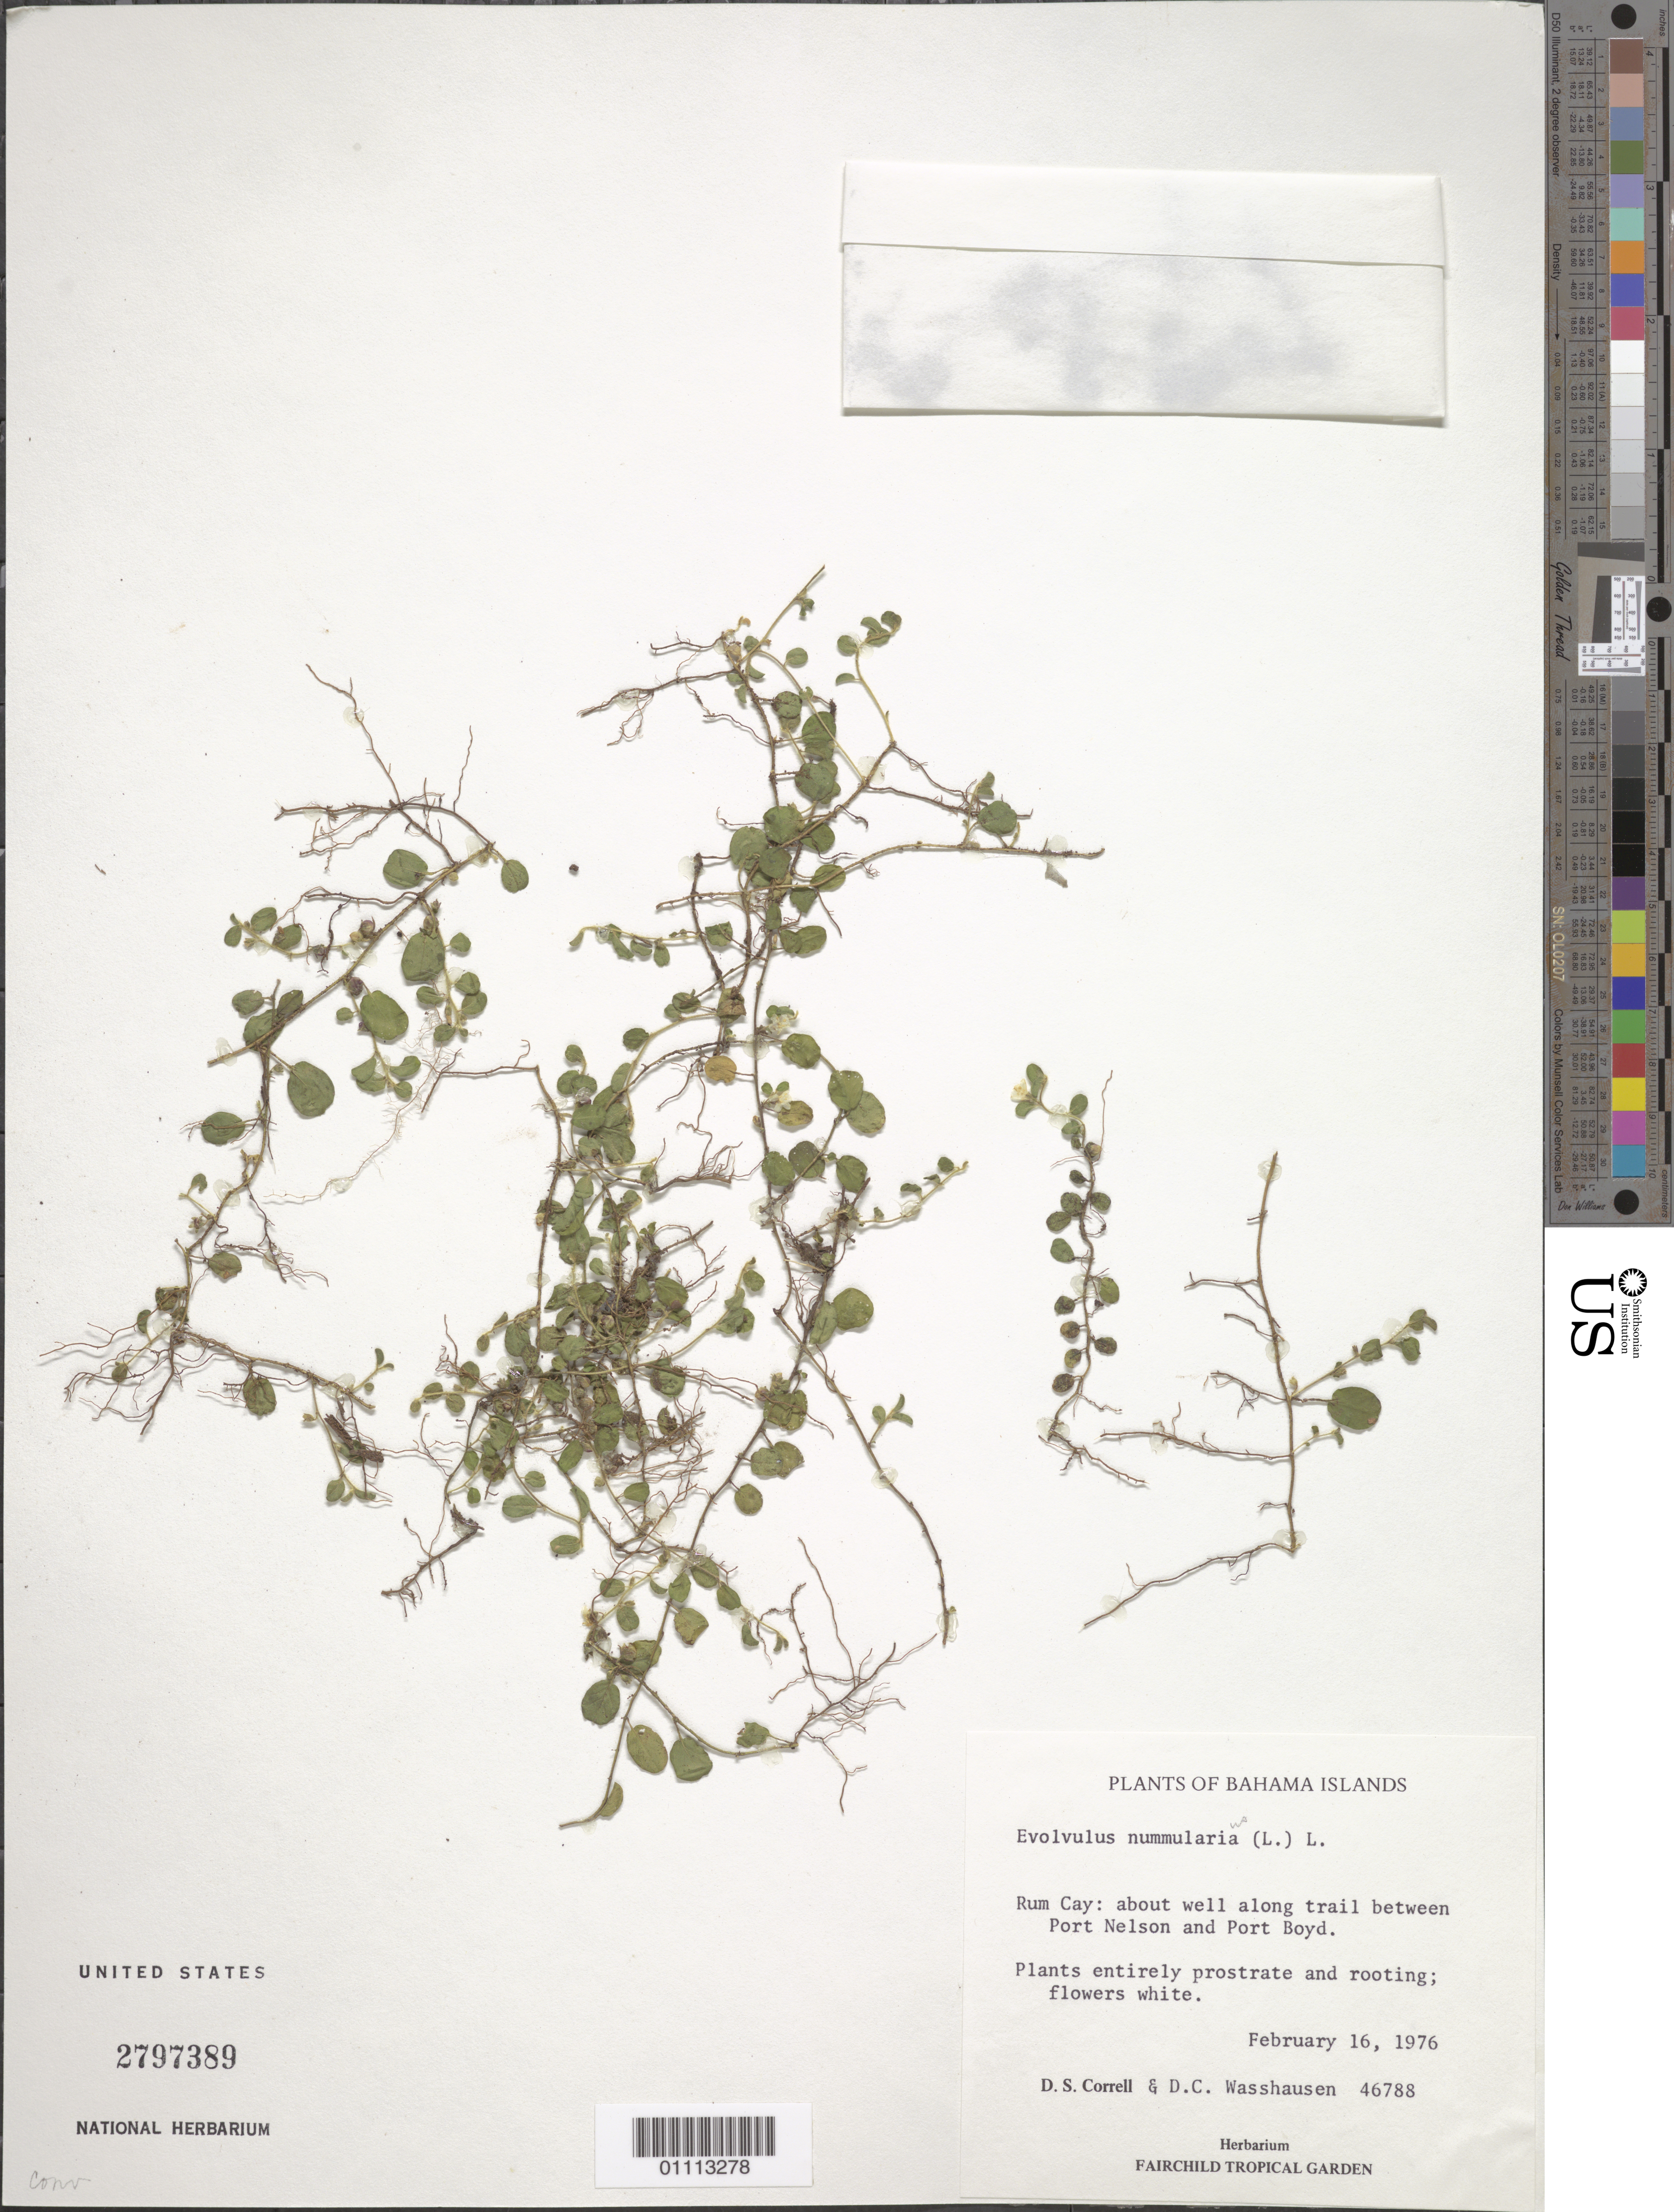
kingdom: Plantae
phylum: Tracheophyta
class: Magnoliopsida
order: Solanales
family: Convolvulaceae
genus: Evolvulus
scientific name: Evolvulus nummularius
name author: (L.) L.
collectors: D. S. Correll & D. C. Wasshausen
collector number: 46788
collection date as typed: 16 Feb 1976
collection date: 1976-02-16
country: Bahamas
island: Rum Cay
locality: About well along trail between Port Nelson and Port Boyd.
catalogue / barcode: US 2797389